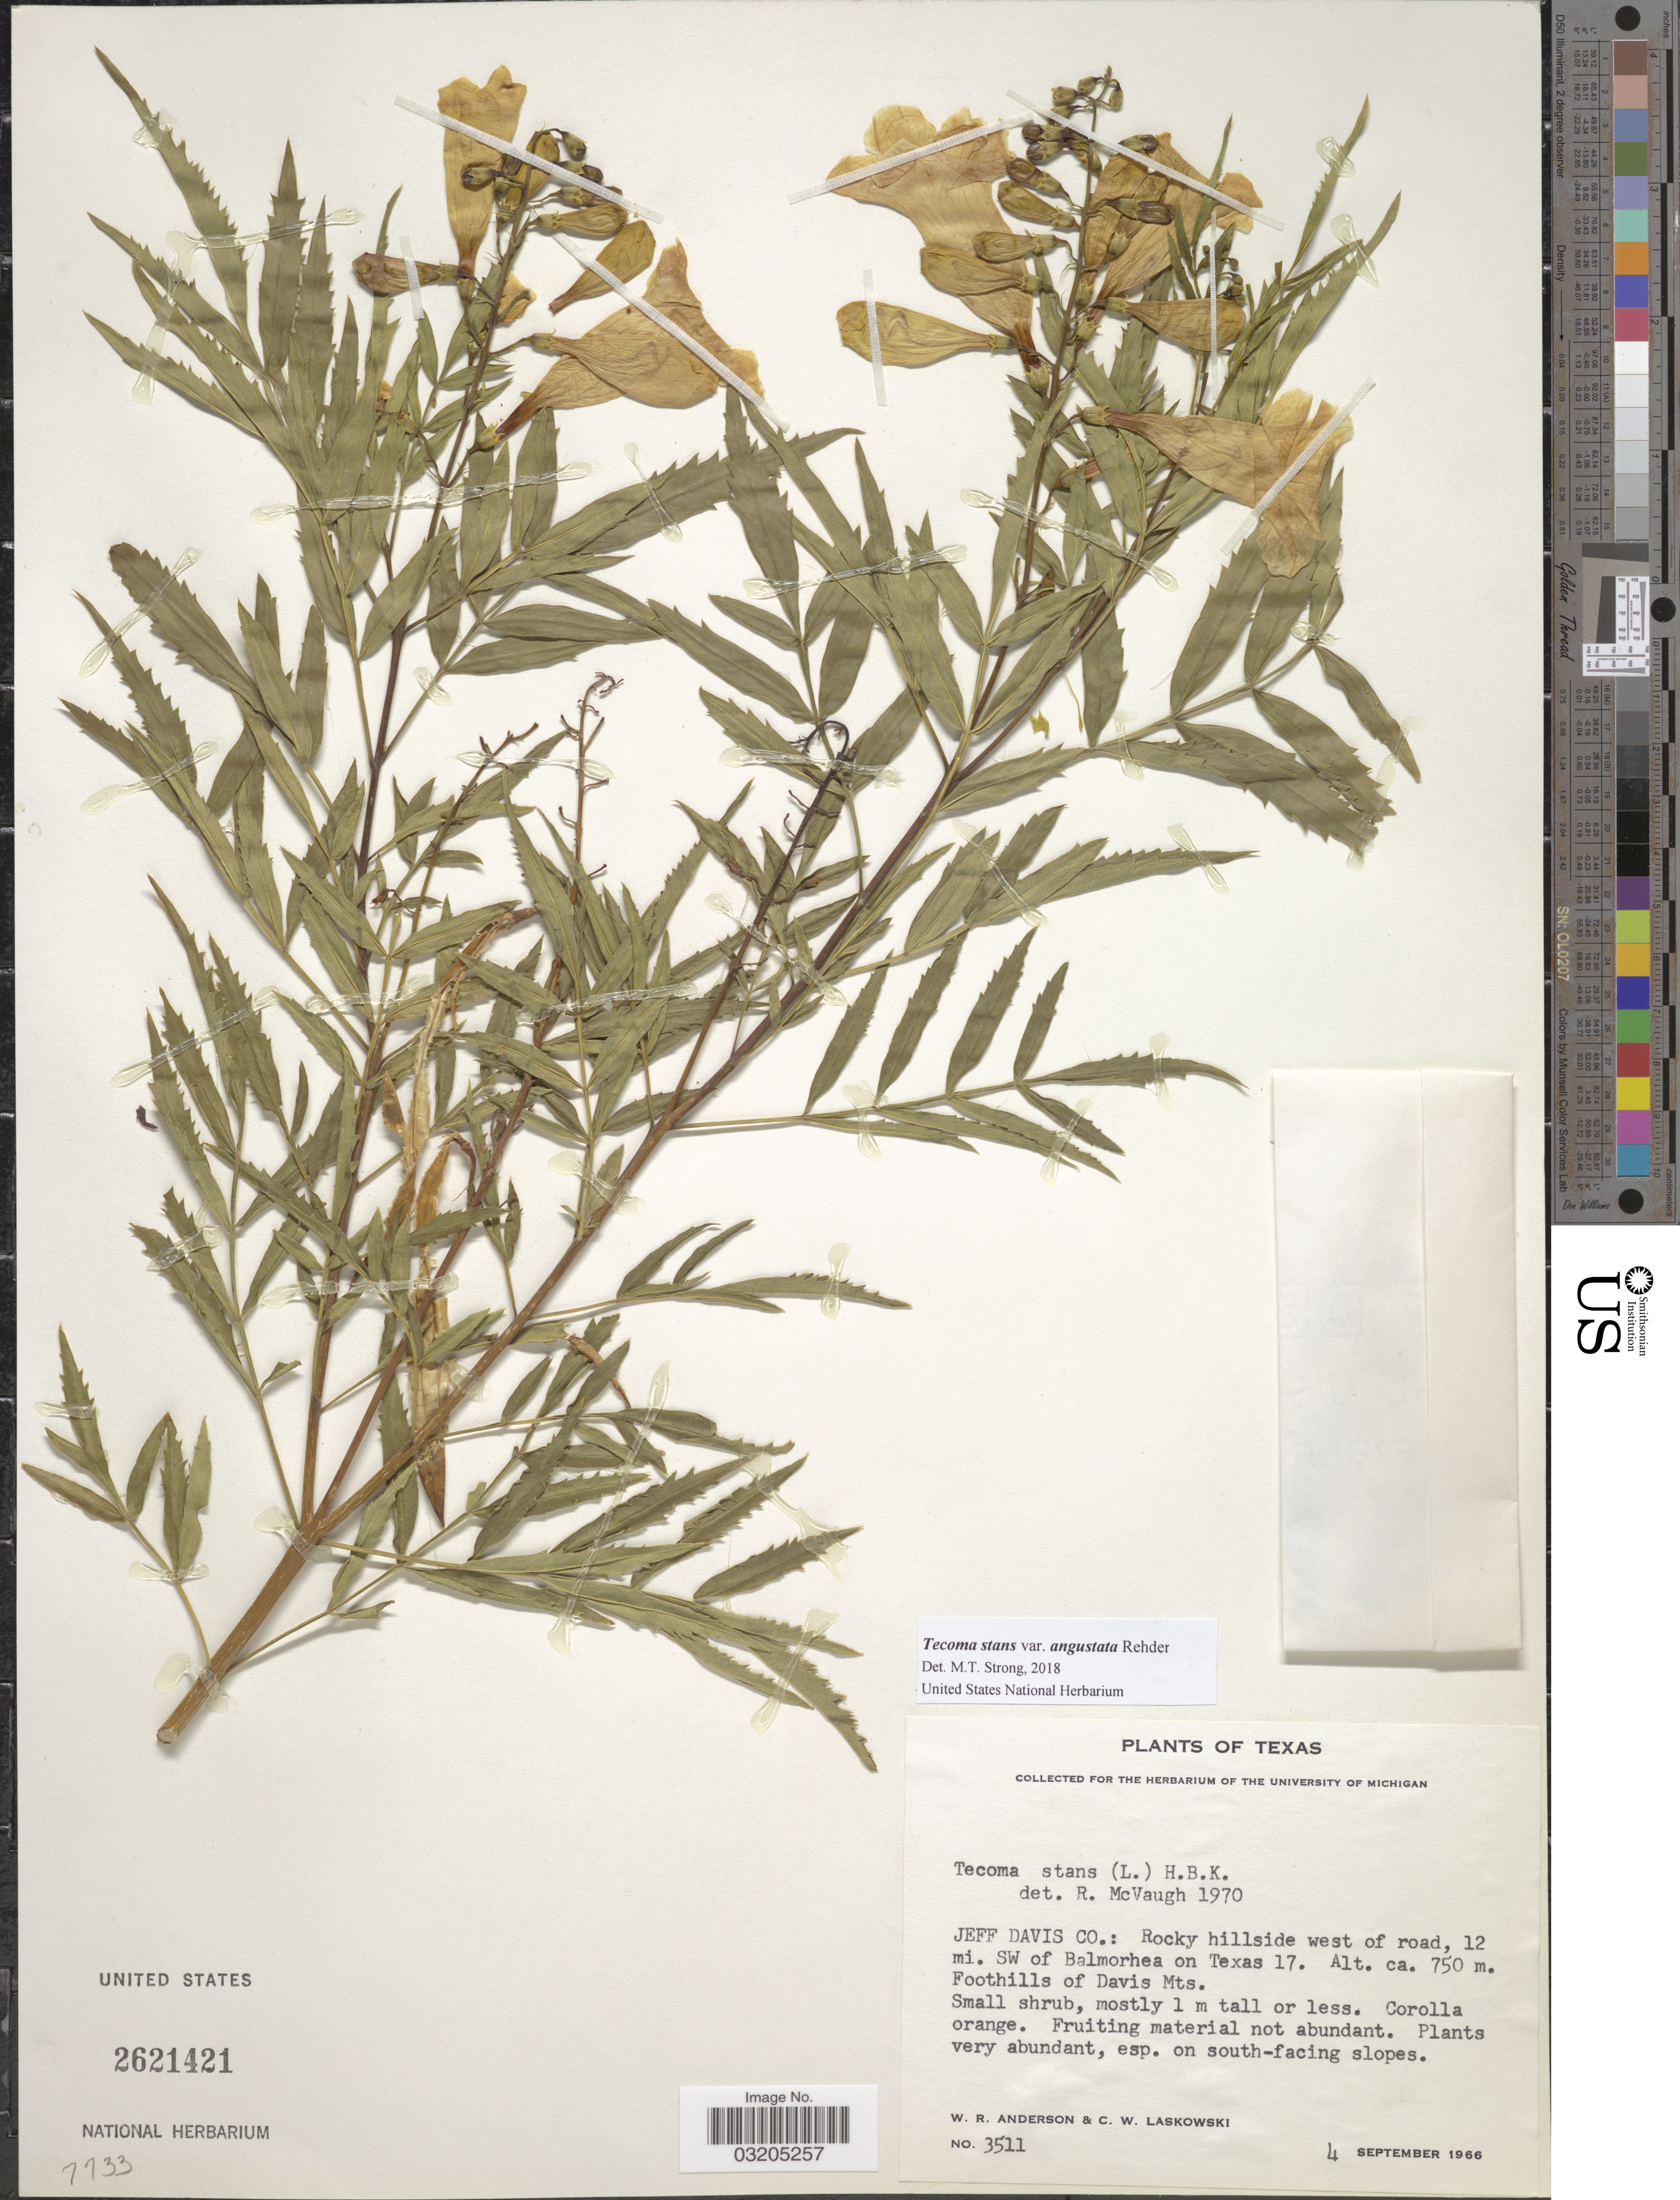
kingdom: Plantae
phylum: Tracheophyta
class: Magnoliopsida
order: Lamiales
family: Bignoniaceae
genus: Tecoma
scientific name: Tecoma stans var. angustata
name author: Rehder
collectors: W. Anderson & C. Laskowski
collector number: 3511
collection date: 1966-09-04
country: United States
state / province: Texas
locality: Jeff Davis Co.: Rocky hillside west of road, 12 mi. SW of Balmorhea on Texas 17. Foothills of Davis Mts.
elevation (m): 750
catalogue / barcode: US 2621421